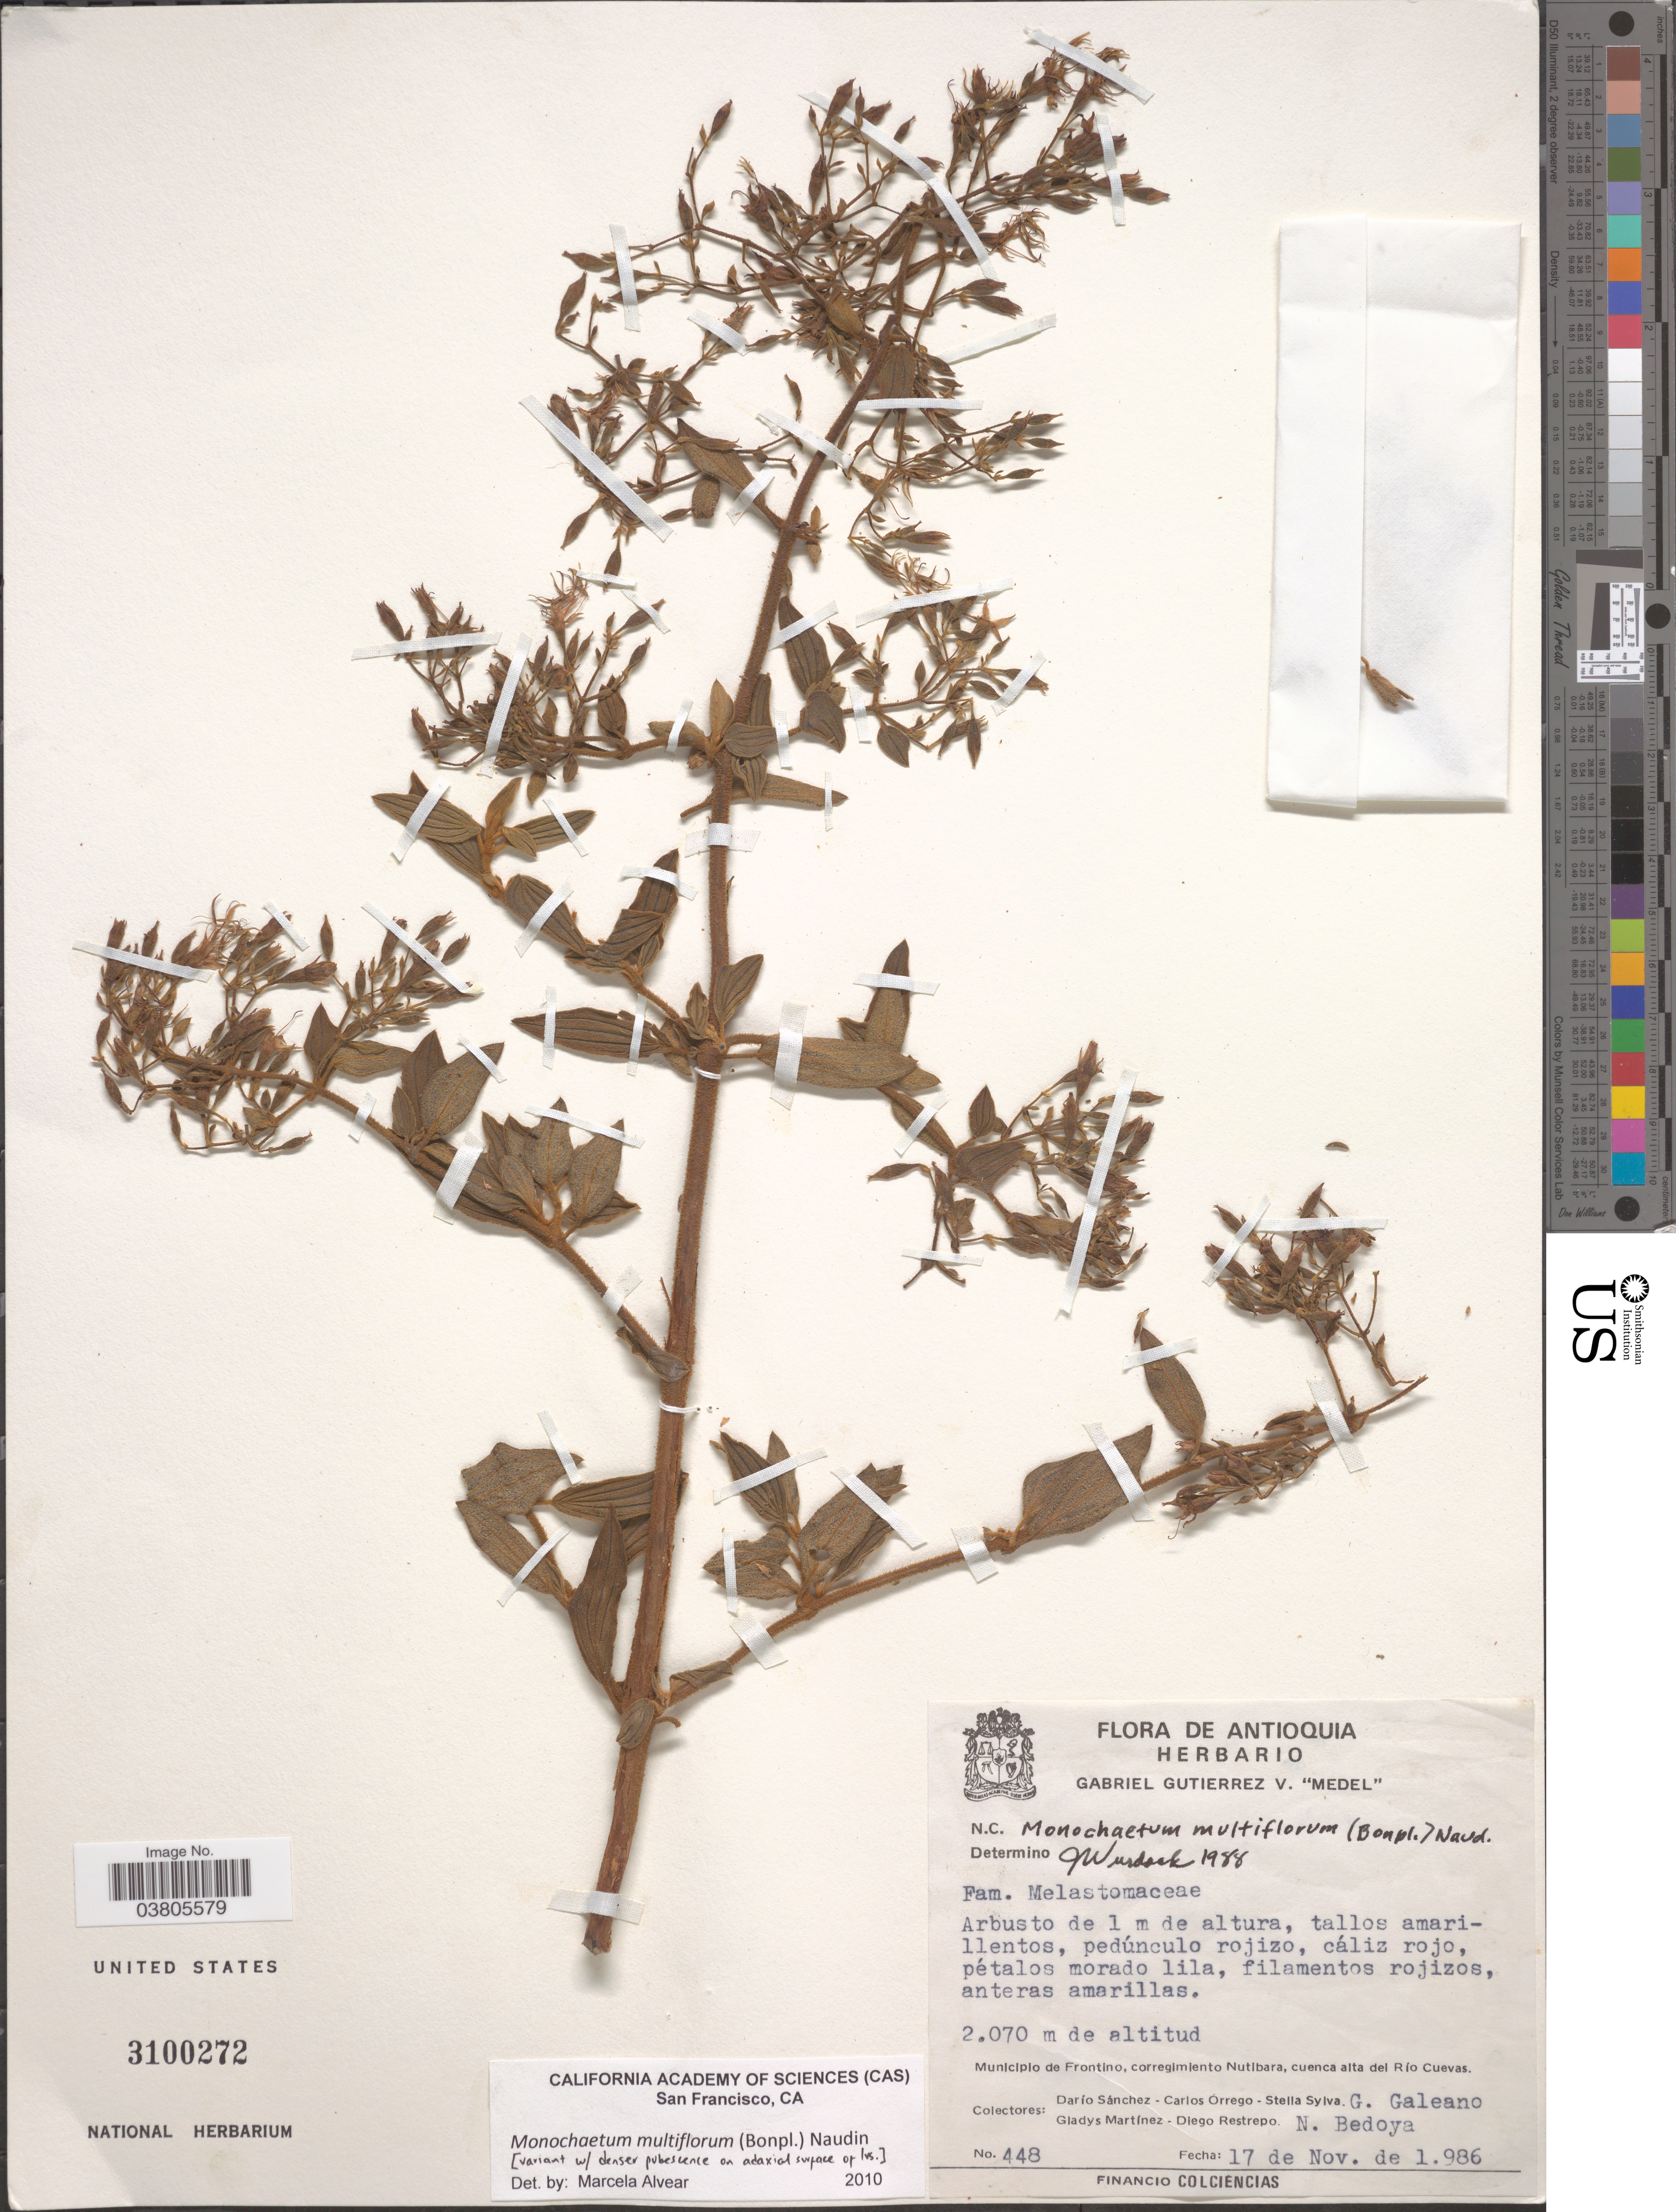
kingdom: Plantae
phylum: Tracheophyta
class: Magnoliopsida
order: Myrtales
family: Melastomataceae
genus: Monochaetum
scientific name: Monochaetum multiflorum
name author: (Bonpl.) Naudin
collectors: D. Sánchez, C. Orrego, S. Sylva, G. A. Galeano & et al.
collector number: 448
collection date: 1986-11-17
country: Colombia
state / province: Antioquia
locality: Municipio de Frontino, corregimiento Nutibara, cuenca alta del Río Cuevas.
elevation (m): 2070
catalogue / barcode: US 3100272